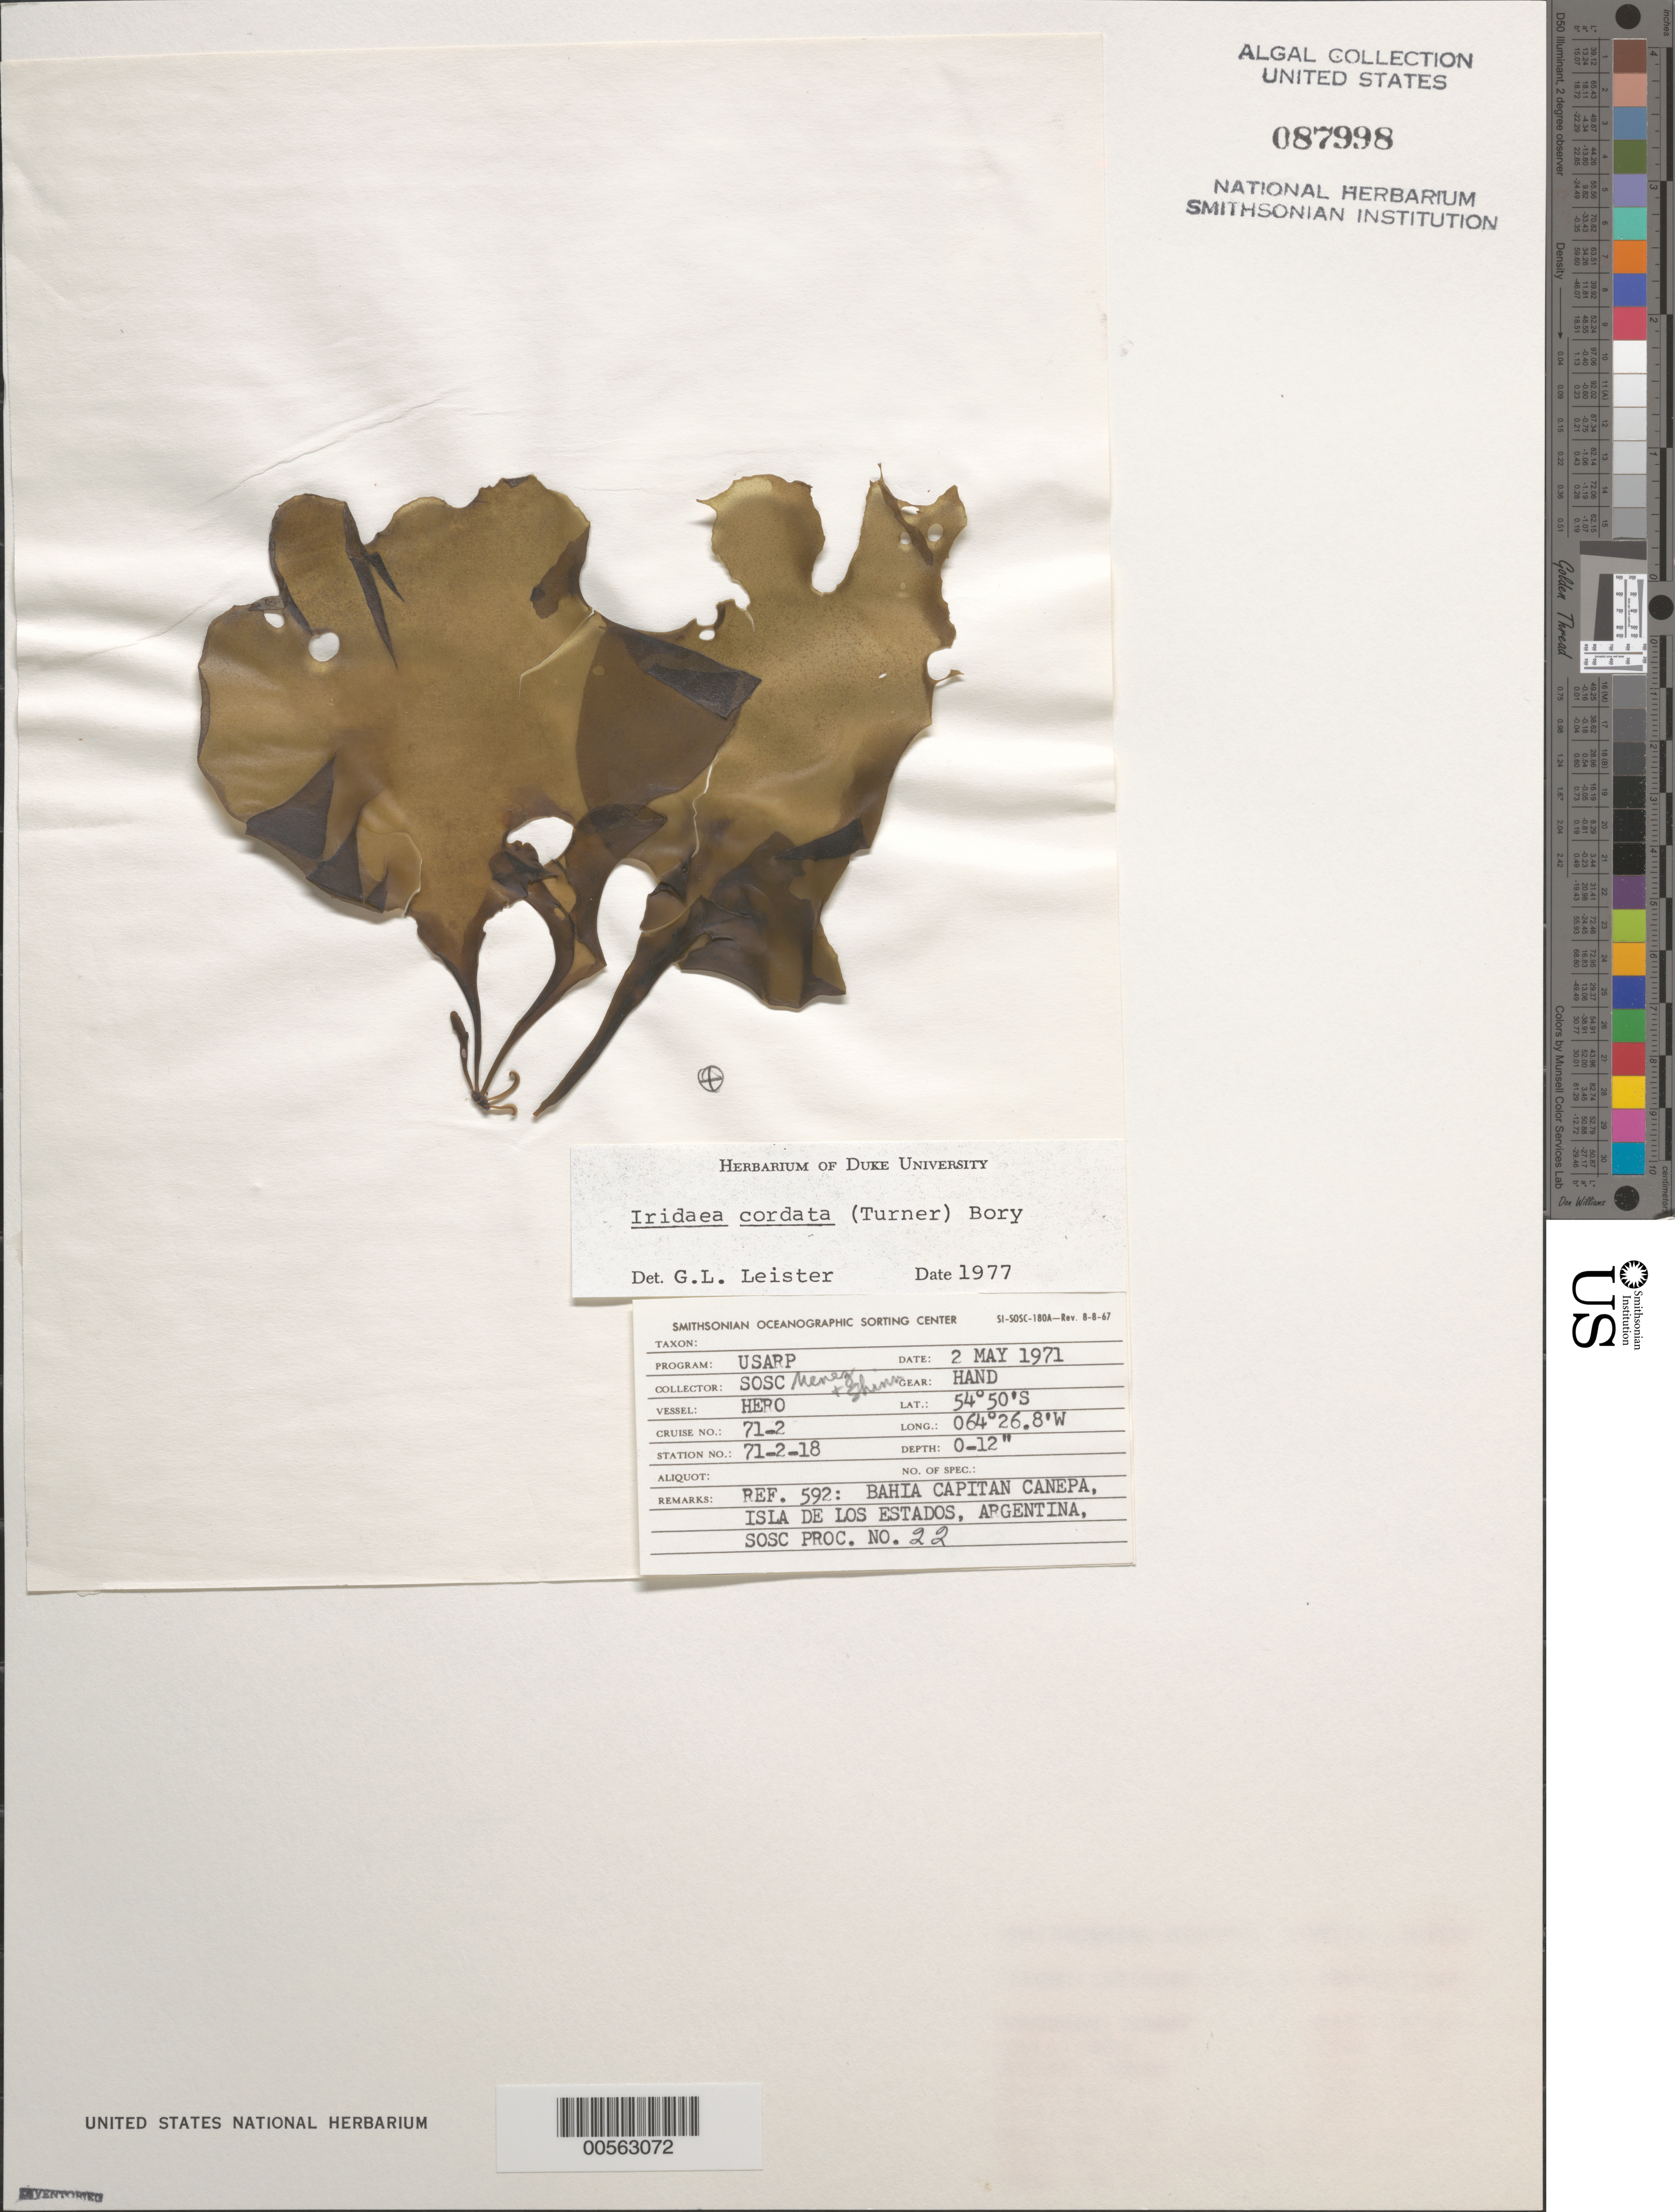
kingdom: Plantae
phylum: Rhodophyta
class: Florideophyceae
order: Gigartinales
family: Gigartinaceae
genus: Iridaea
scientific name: Iridaea cordata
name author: (Turner) Bory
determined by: Leister, G. L.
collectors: Meñez & -. Shinn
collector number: Station 71-2-18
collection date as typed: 02 May 1971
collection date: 1971-05-02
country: Argentina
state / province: Tierra del Fuego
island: Isla de los Estados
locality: Bahia Capitan Canepa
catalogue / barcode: US 87998